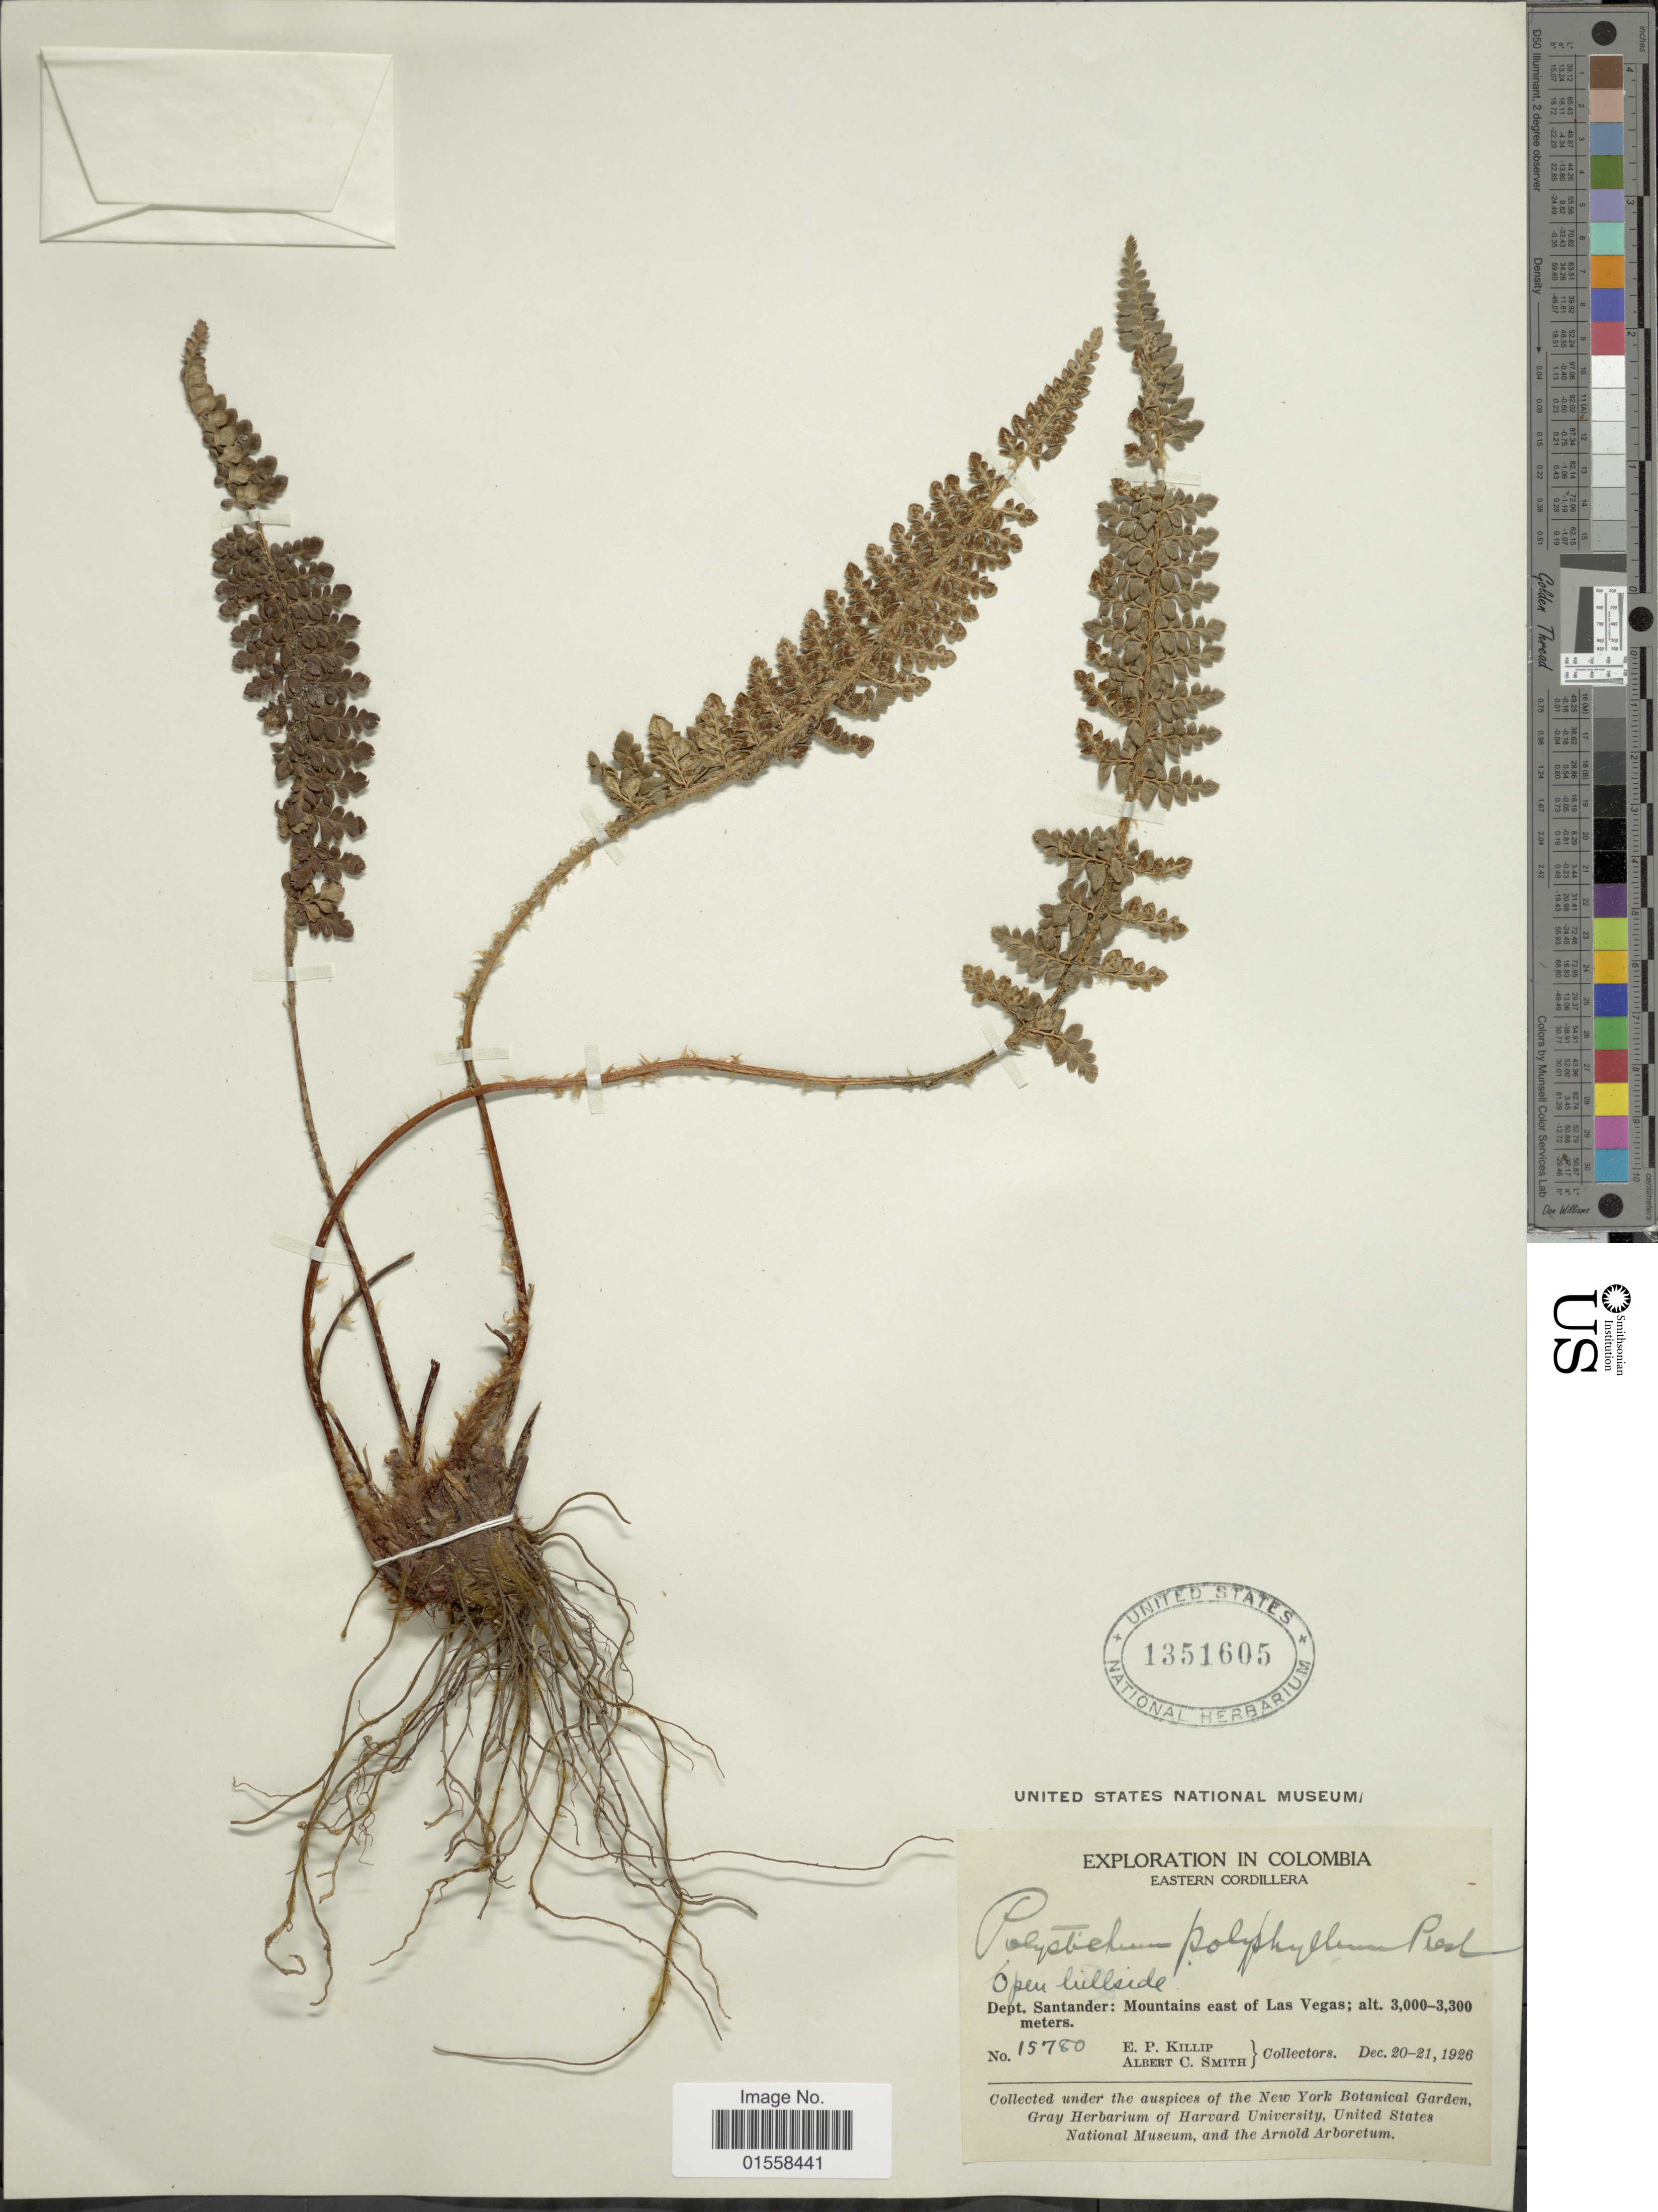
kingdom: Plantae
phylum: Tracheophyta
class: Polypodiopsida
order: Polypodiales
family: Dryopteridaceae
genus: Polystichum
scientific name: Polystichum orbiculatum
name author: (Desv.) J. Rémy & Fée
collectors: E. P. Killip & A. C. Smith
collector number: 15780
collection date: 1926-12-20/1926-12-21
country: Colombia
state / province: Santander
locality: Colombia, Eastern Cordillera. Dept. Santander: Mountains of Las Vegas.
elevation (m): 3000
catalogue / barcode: US 1351605